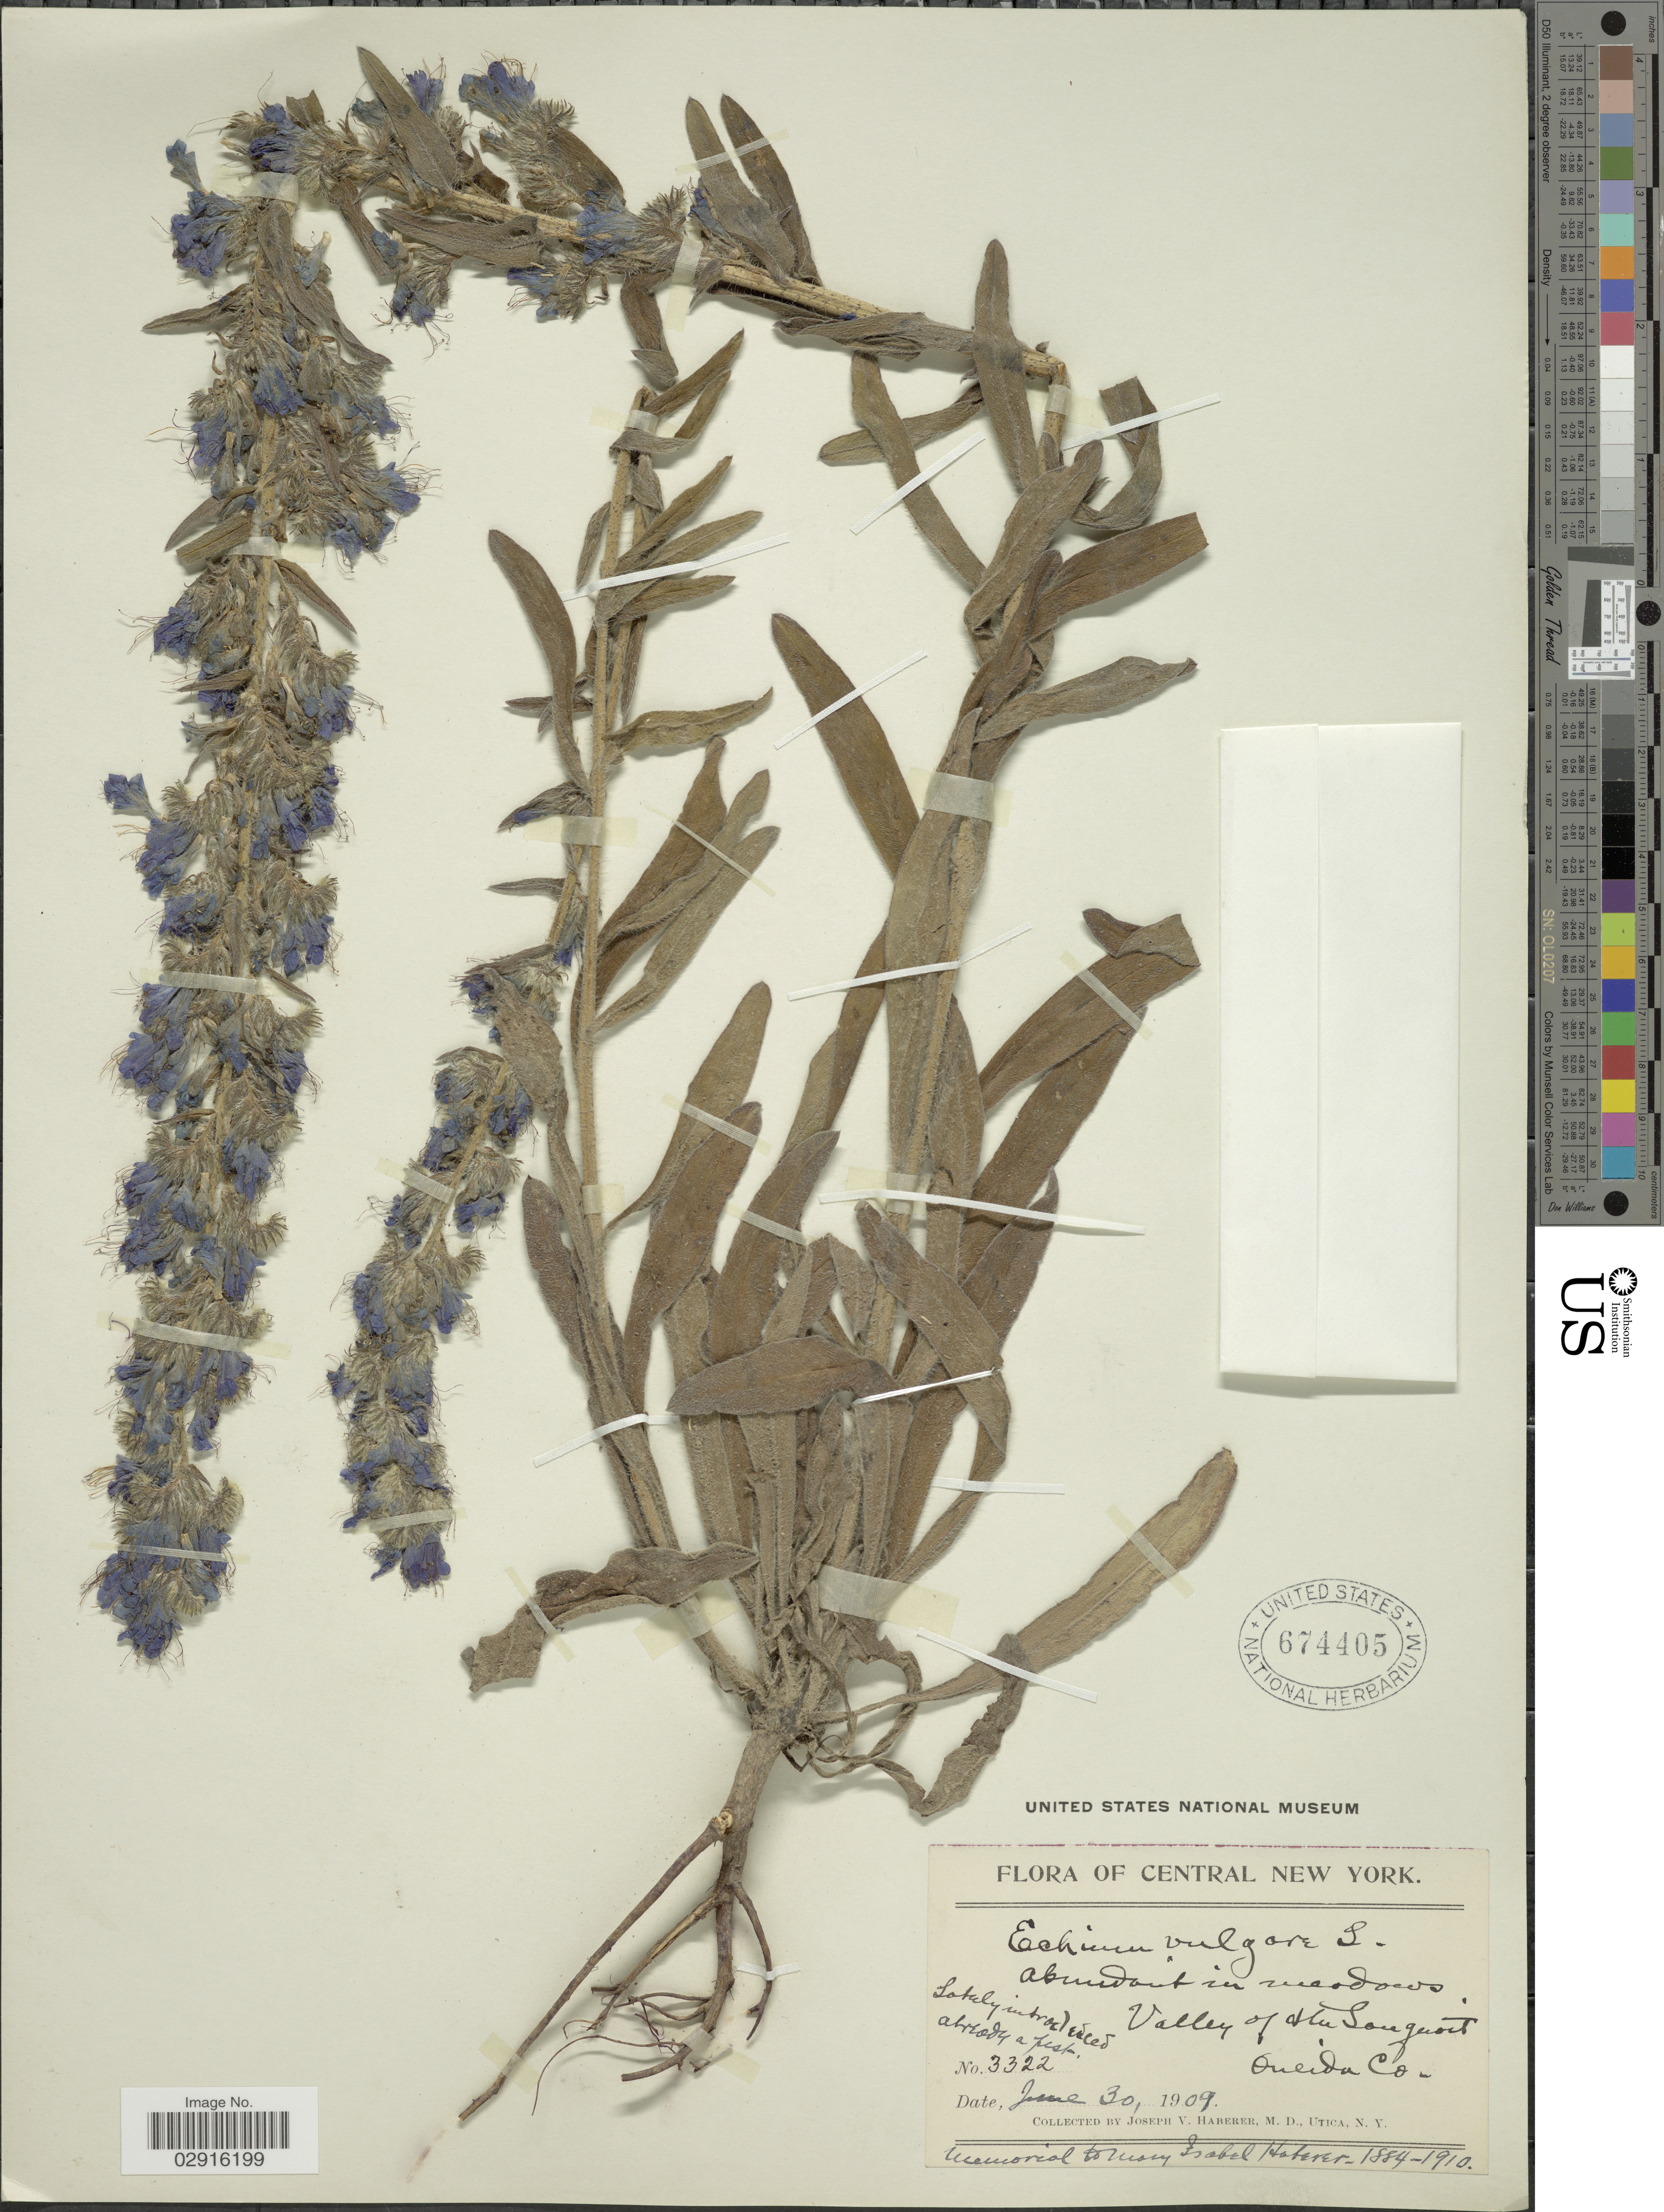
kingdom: Plantae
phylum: Tracheophyta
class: Magnoliopsida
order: Boraginales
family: Boraginaceae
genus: Echium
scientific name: Echium vulgare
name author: L.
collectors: J. V. Haberer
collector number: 3322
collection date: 1909-06-30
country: United States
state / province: New York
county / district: Oneida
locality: Central New York. Valley of the Sauquoit Oneida Co.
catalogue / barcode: US 674405